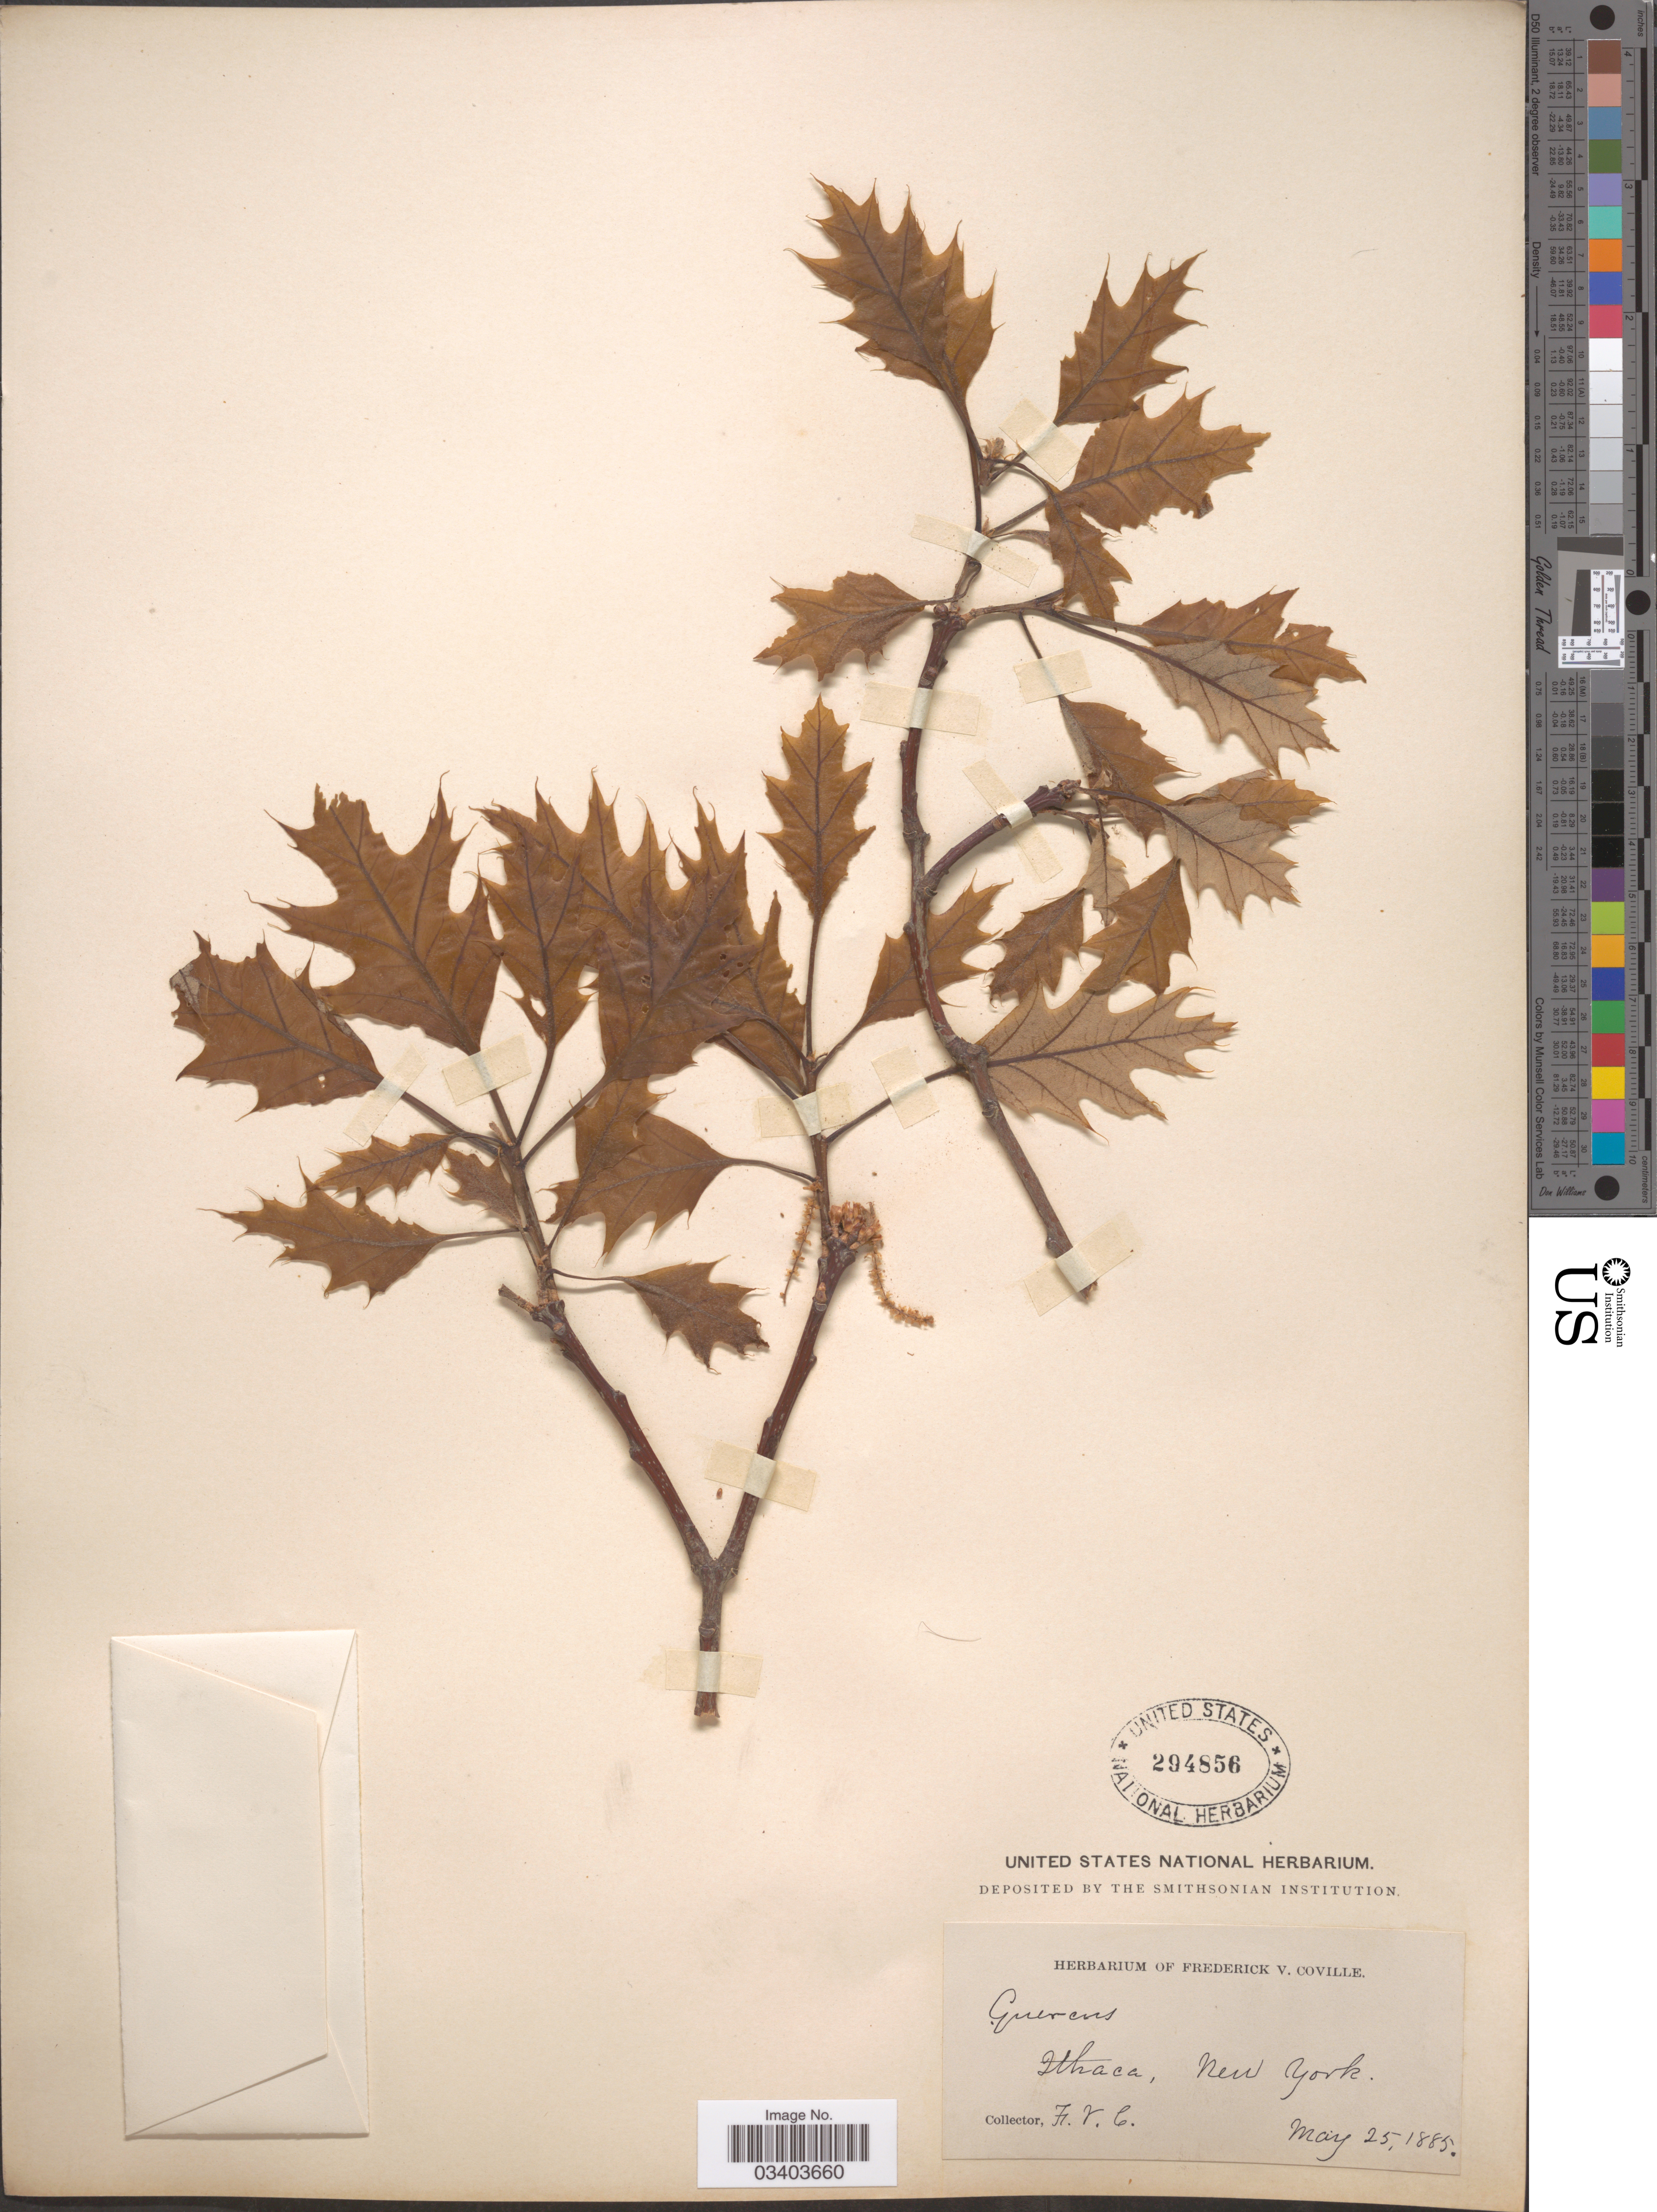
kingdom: Plantae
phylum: Tracheophyta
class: Magnoliopsida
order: Fagales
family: Fagaceae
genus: Quercus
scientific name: Quercus borealis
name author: F. Michx.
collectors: F. V. Coville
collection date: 1885-05-25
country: United States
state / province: New York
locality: Ithaca.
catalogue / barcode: US 294856